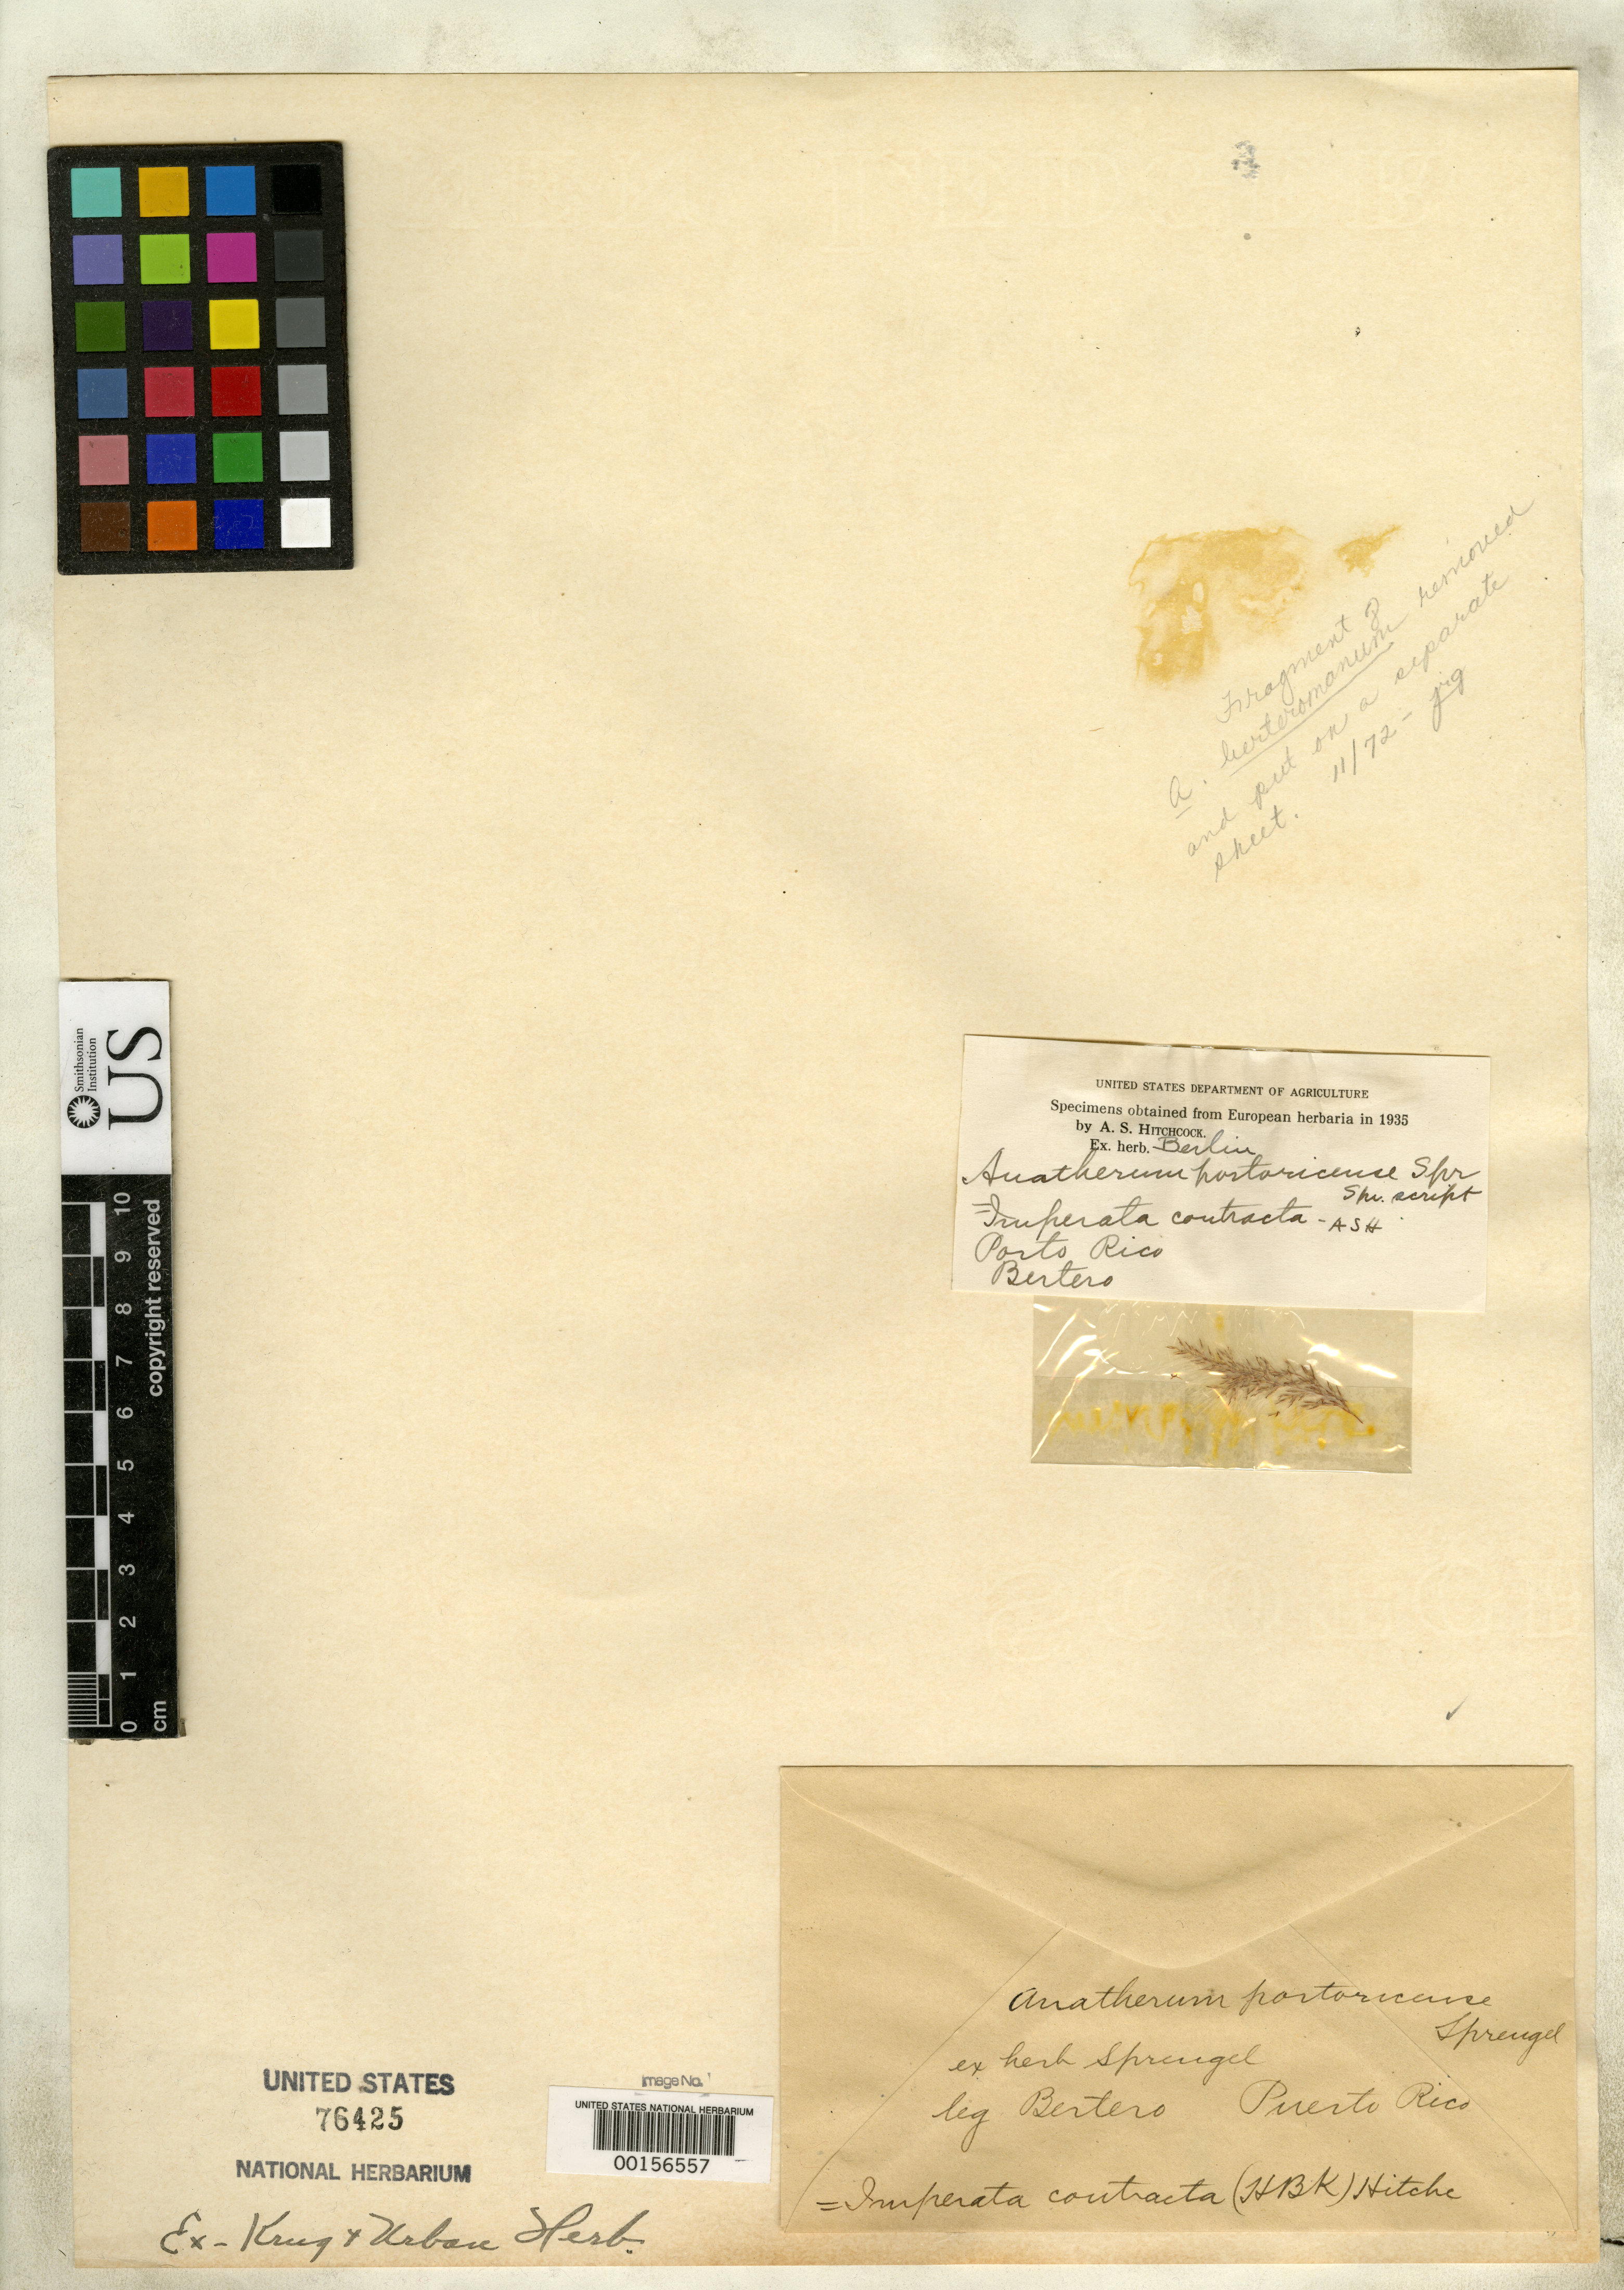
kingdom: Plantae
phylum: Tracheophyta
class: Liliopsida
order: Poales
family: Poaceae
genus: Anatherum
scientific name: Anatherum portoricense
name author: Spreng.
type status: Type Collection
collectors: C. L. G. Bertero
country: Puerto Rico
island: Greater Antilles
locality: Sierra de Naguabo ad Rio Blanco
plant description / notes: Fragmentary material (infl. fragment) of type collections ex herb. Berlin, ex herb. Spreng. Contains infl. fragment.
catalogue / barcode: US 76425